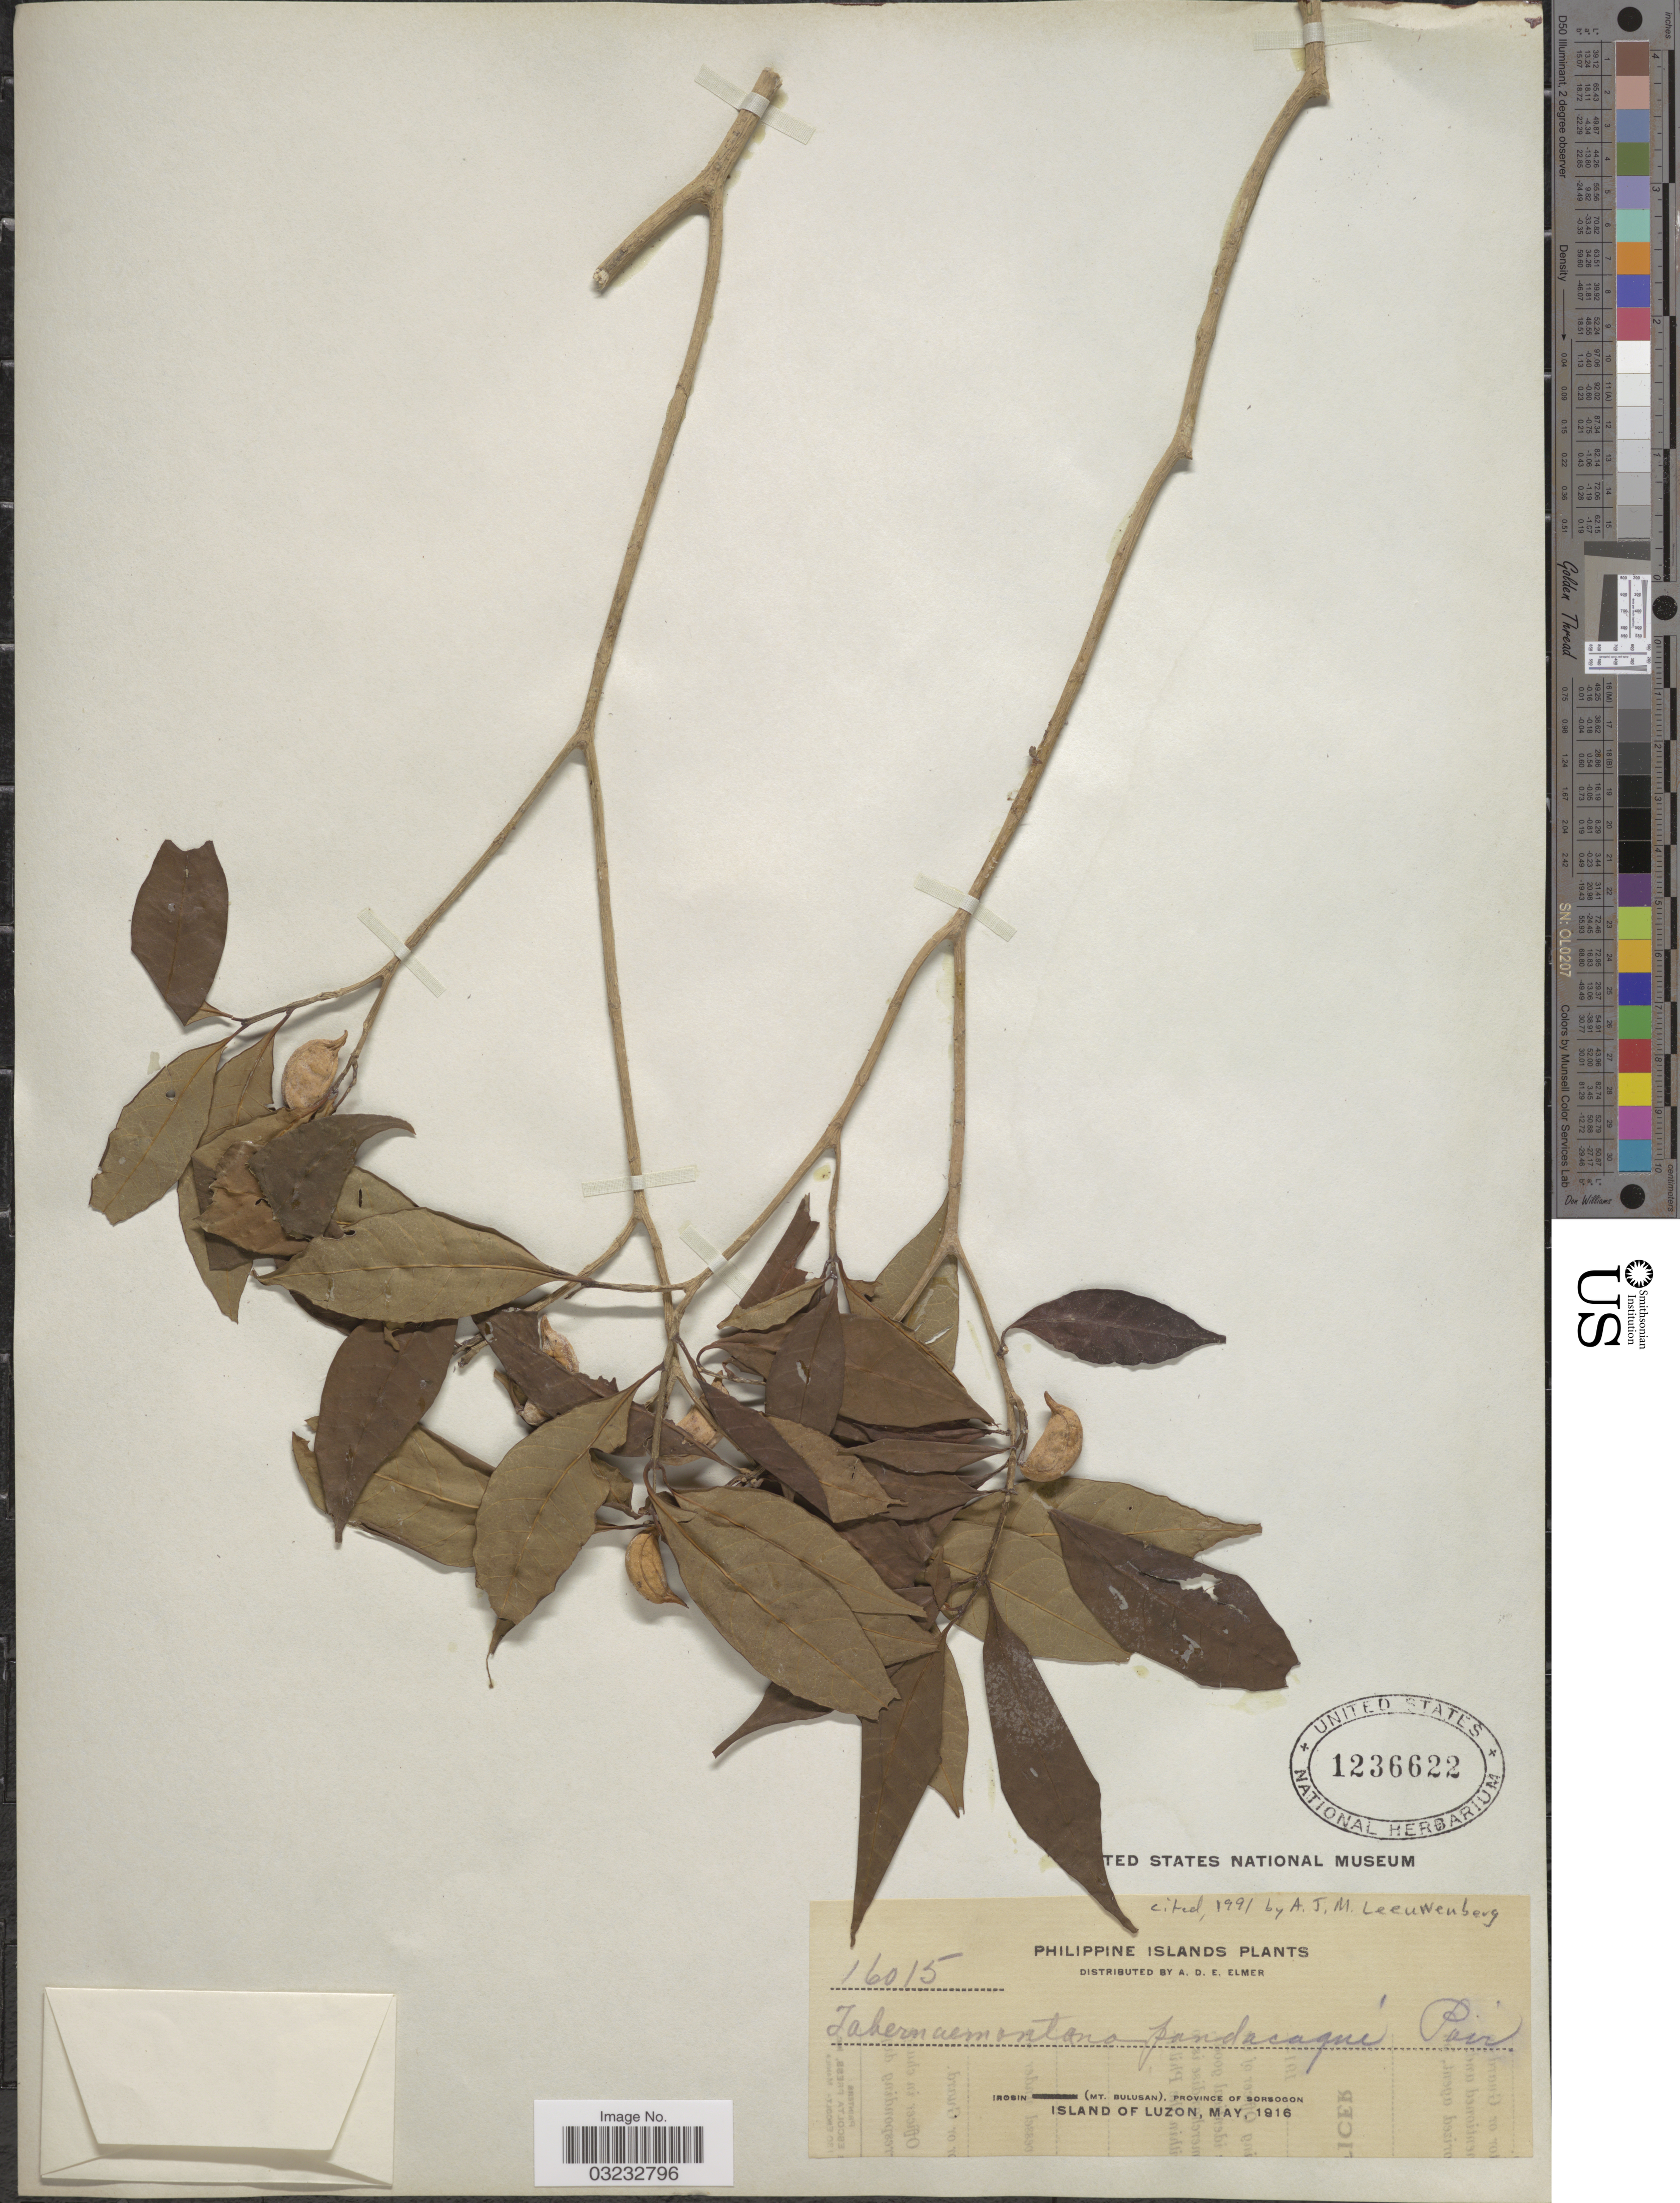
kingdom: Plantae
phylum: Tracheophyta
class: Magnoliopsida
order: Gentianales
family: Apocynaceae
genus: Tabernaemontana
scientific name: Tabernaemontana pandacaqui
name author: Poir.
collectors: A. D. E. Elmer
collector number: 16015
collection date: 1916-05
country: Philippines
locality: Philippine Islands. Irosin (Mt. Bulusan), Province of Sorsogon. Island of Luzon.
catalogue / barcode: US 1236622